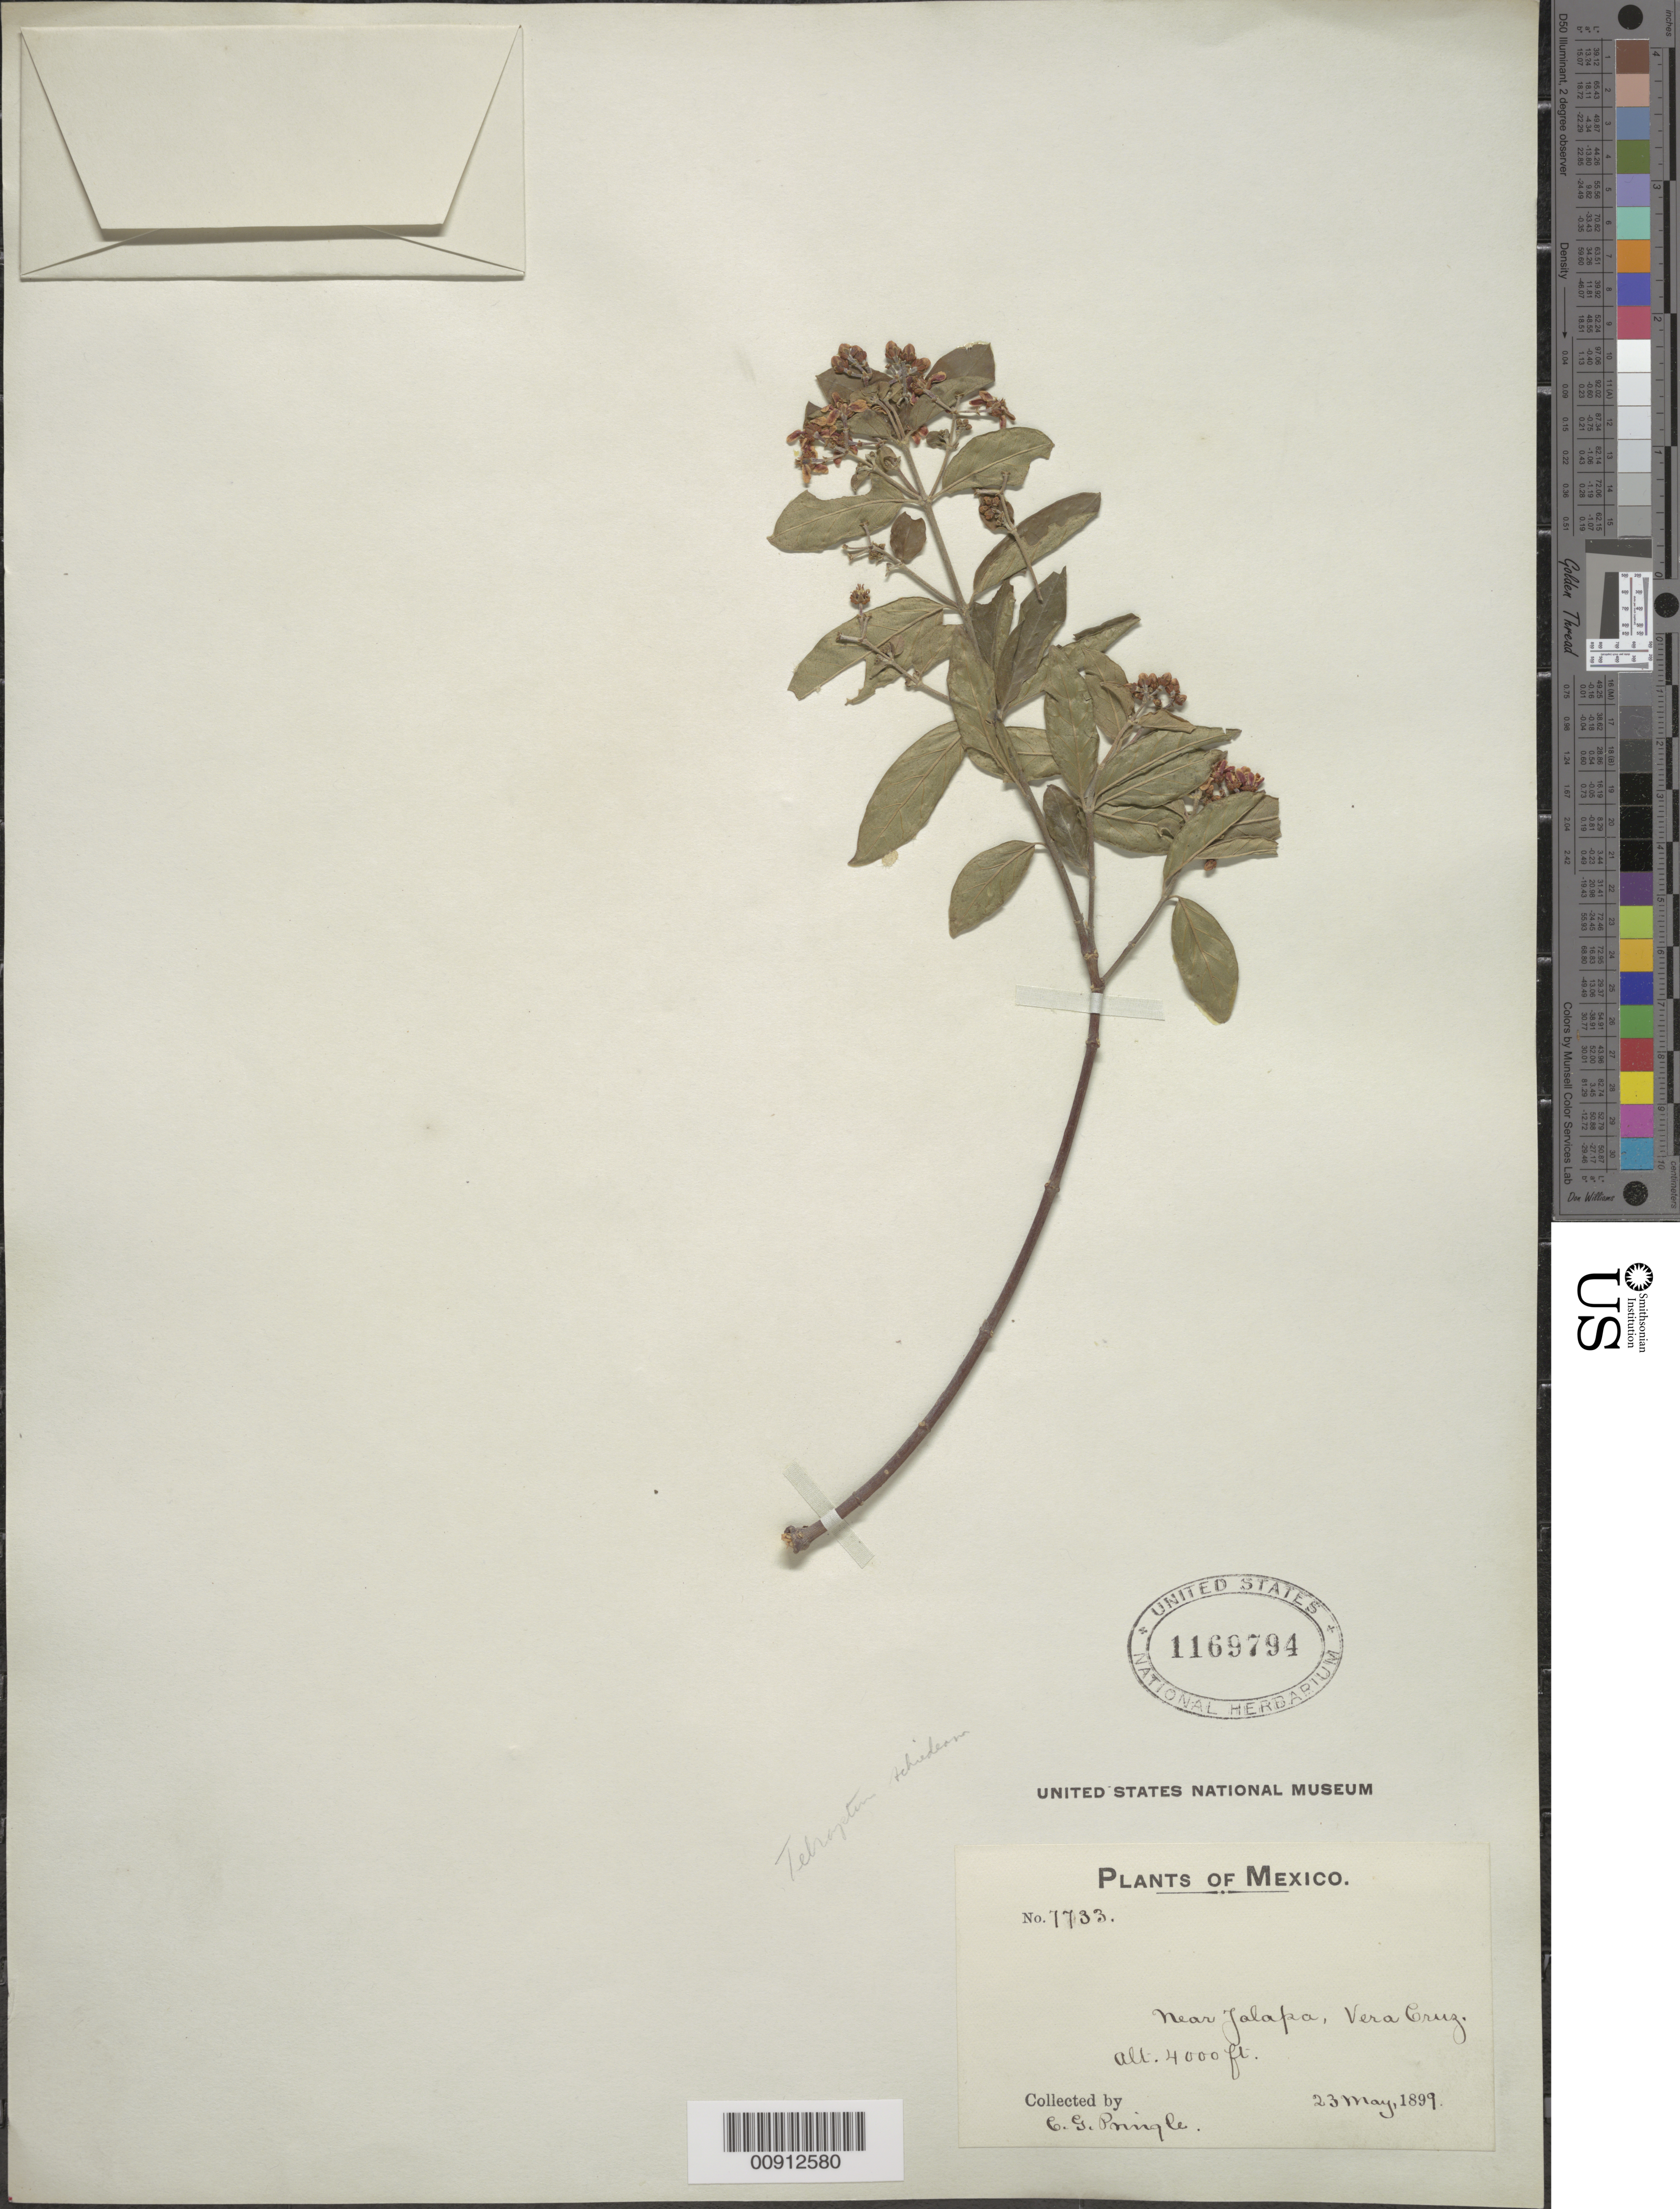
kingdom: Plantae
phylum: Tracheophyta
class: Magnoliopsida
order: Malpighiales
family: Malpighiaceae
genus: Tetrapterys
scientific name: Tetrapterys schiedeana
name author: Schltdl. & Cham.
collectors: C. G. Pringle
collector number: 7733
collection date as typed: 23 May 1899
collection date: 1899-05-23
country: Mexico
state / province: Veracruz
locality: Near Jalapa, Veracruz.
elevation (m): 1219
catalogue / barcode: US 1169794